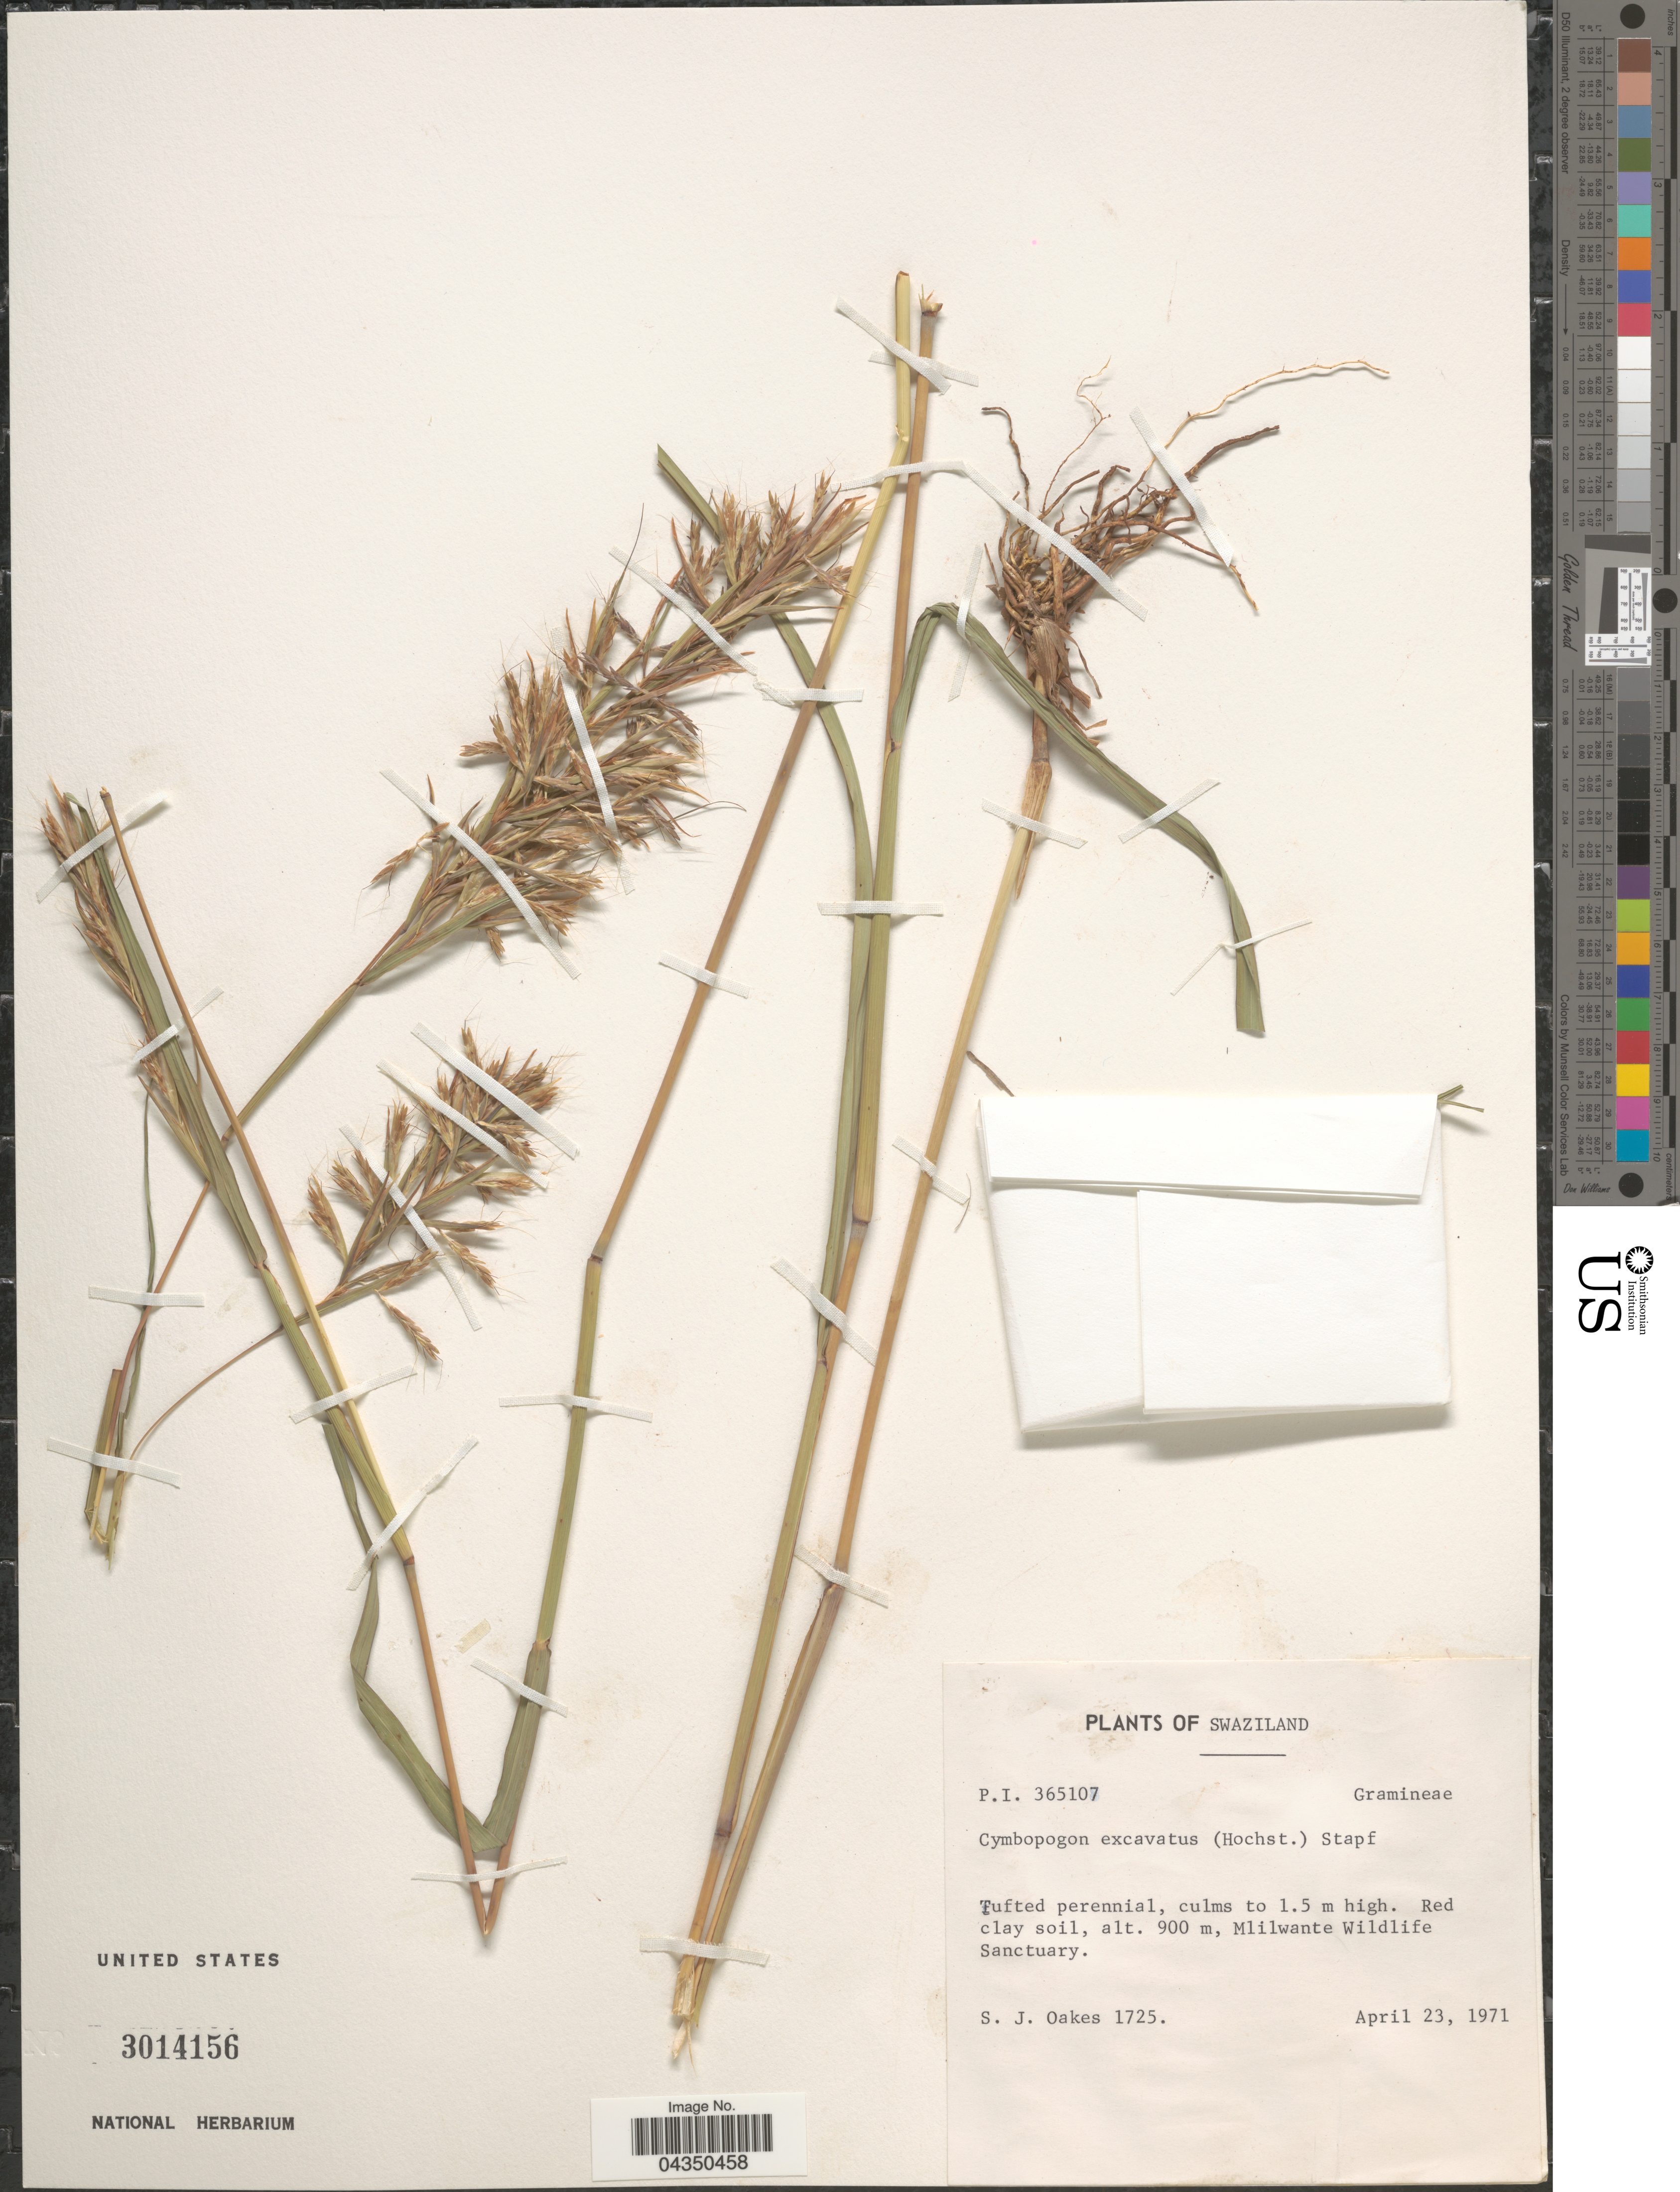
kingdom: Plantae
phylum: Tracheophyta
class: Liliopsida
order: Poales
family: Poaceae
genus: Cymbopogon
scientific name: Cymbopogon caesius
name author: (Nees ex Hook. & Arn.) Stapf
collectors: A. Oakes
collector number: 1725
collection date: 1971-04-23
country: Eswatini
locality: Mlilwante Wildlife Sanctuary.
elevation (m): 900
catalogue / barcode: US 3014156